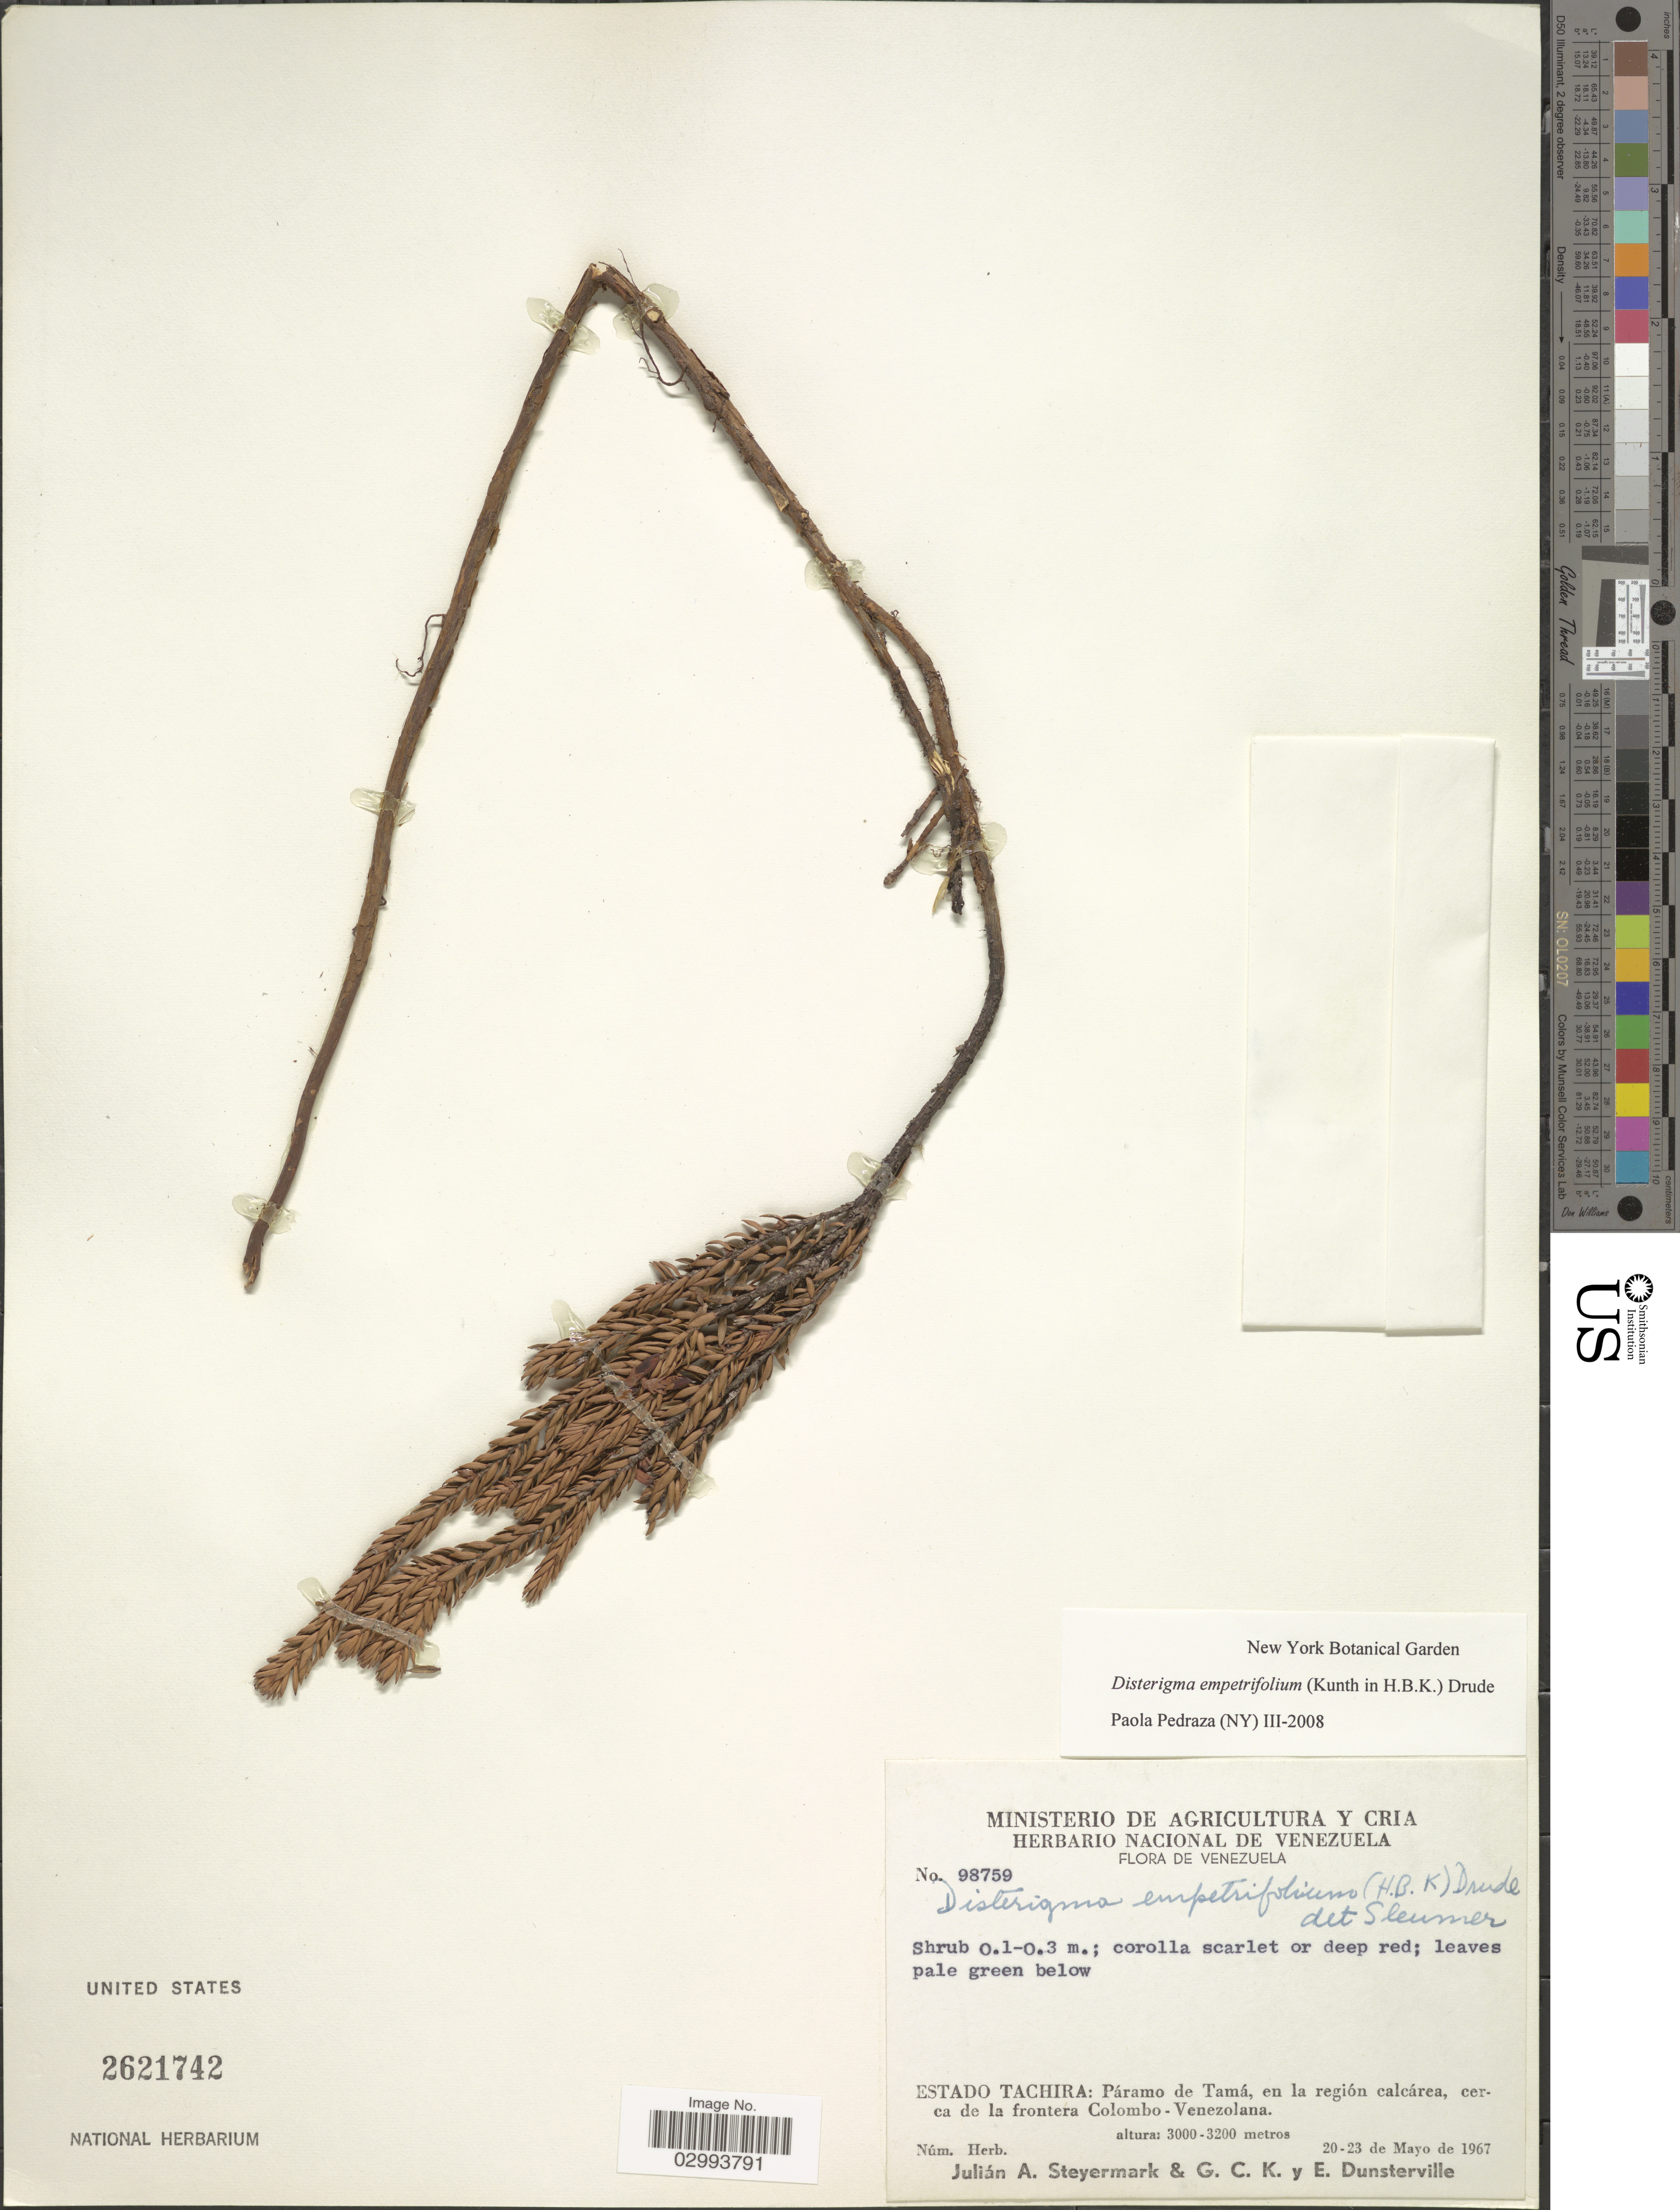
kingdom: Plantae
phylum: Tracheophyta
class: Magnoliopsida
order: Ericales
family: Ericaceae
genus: Disterigma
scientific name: Disterigma empetrifolium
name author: (Kunth) Drude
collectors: J. Steyermark, G. C. K. Dunsterville & E. Dunsterville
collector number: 98759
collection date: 1967-05-20/1967-05-23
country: Venezuela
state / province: Tachira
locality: Páramo de Tamá, en la región calcárea, cerca de la frontera Colombo-Venezolana.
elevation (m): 3000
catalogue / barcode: US 2621742